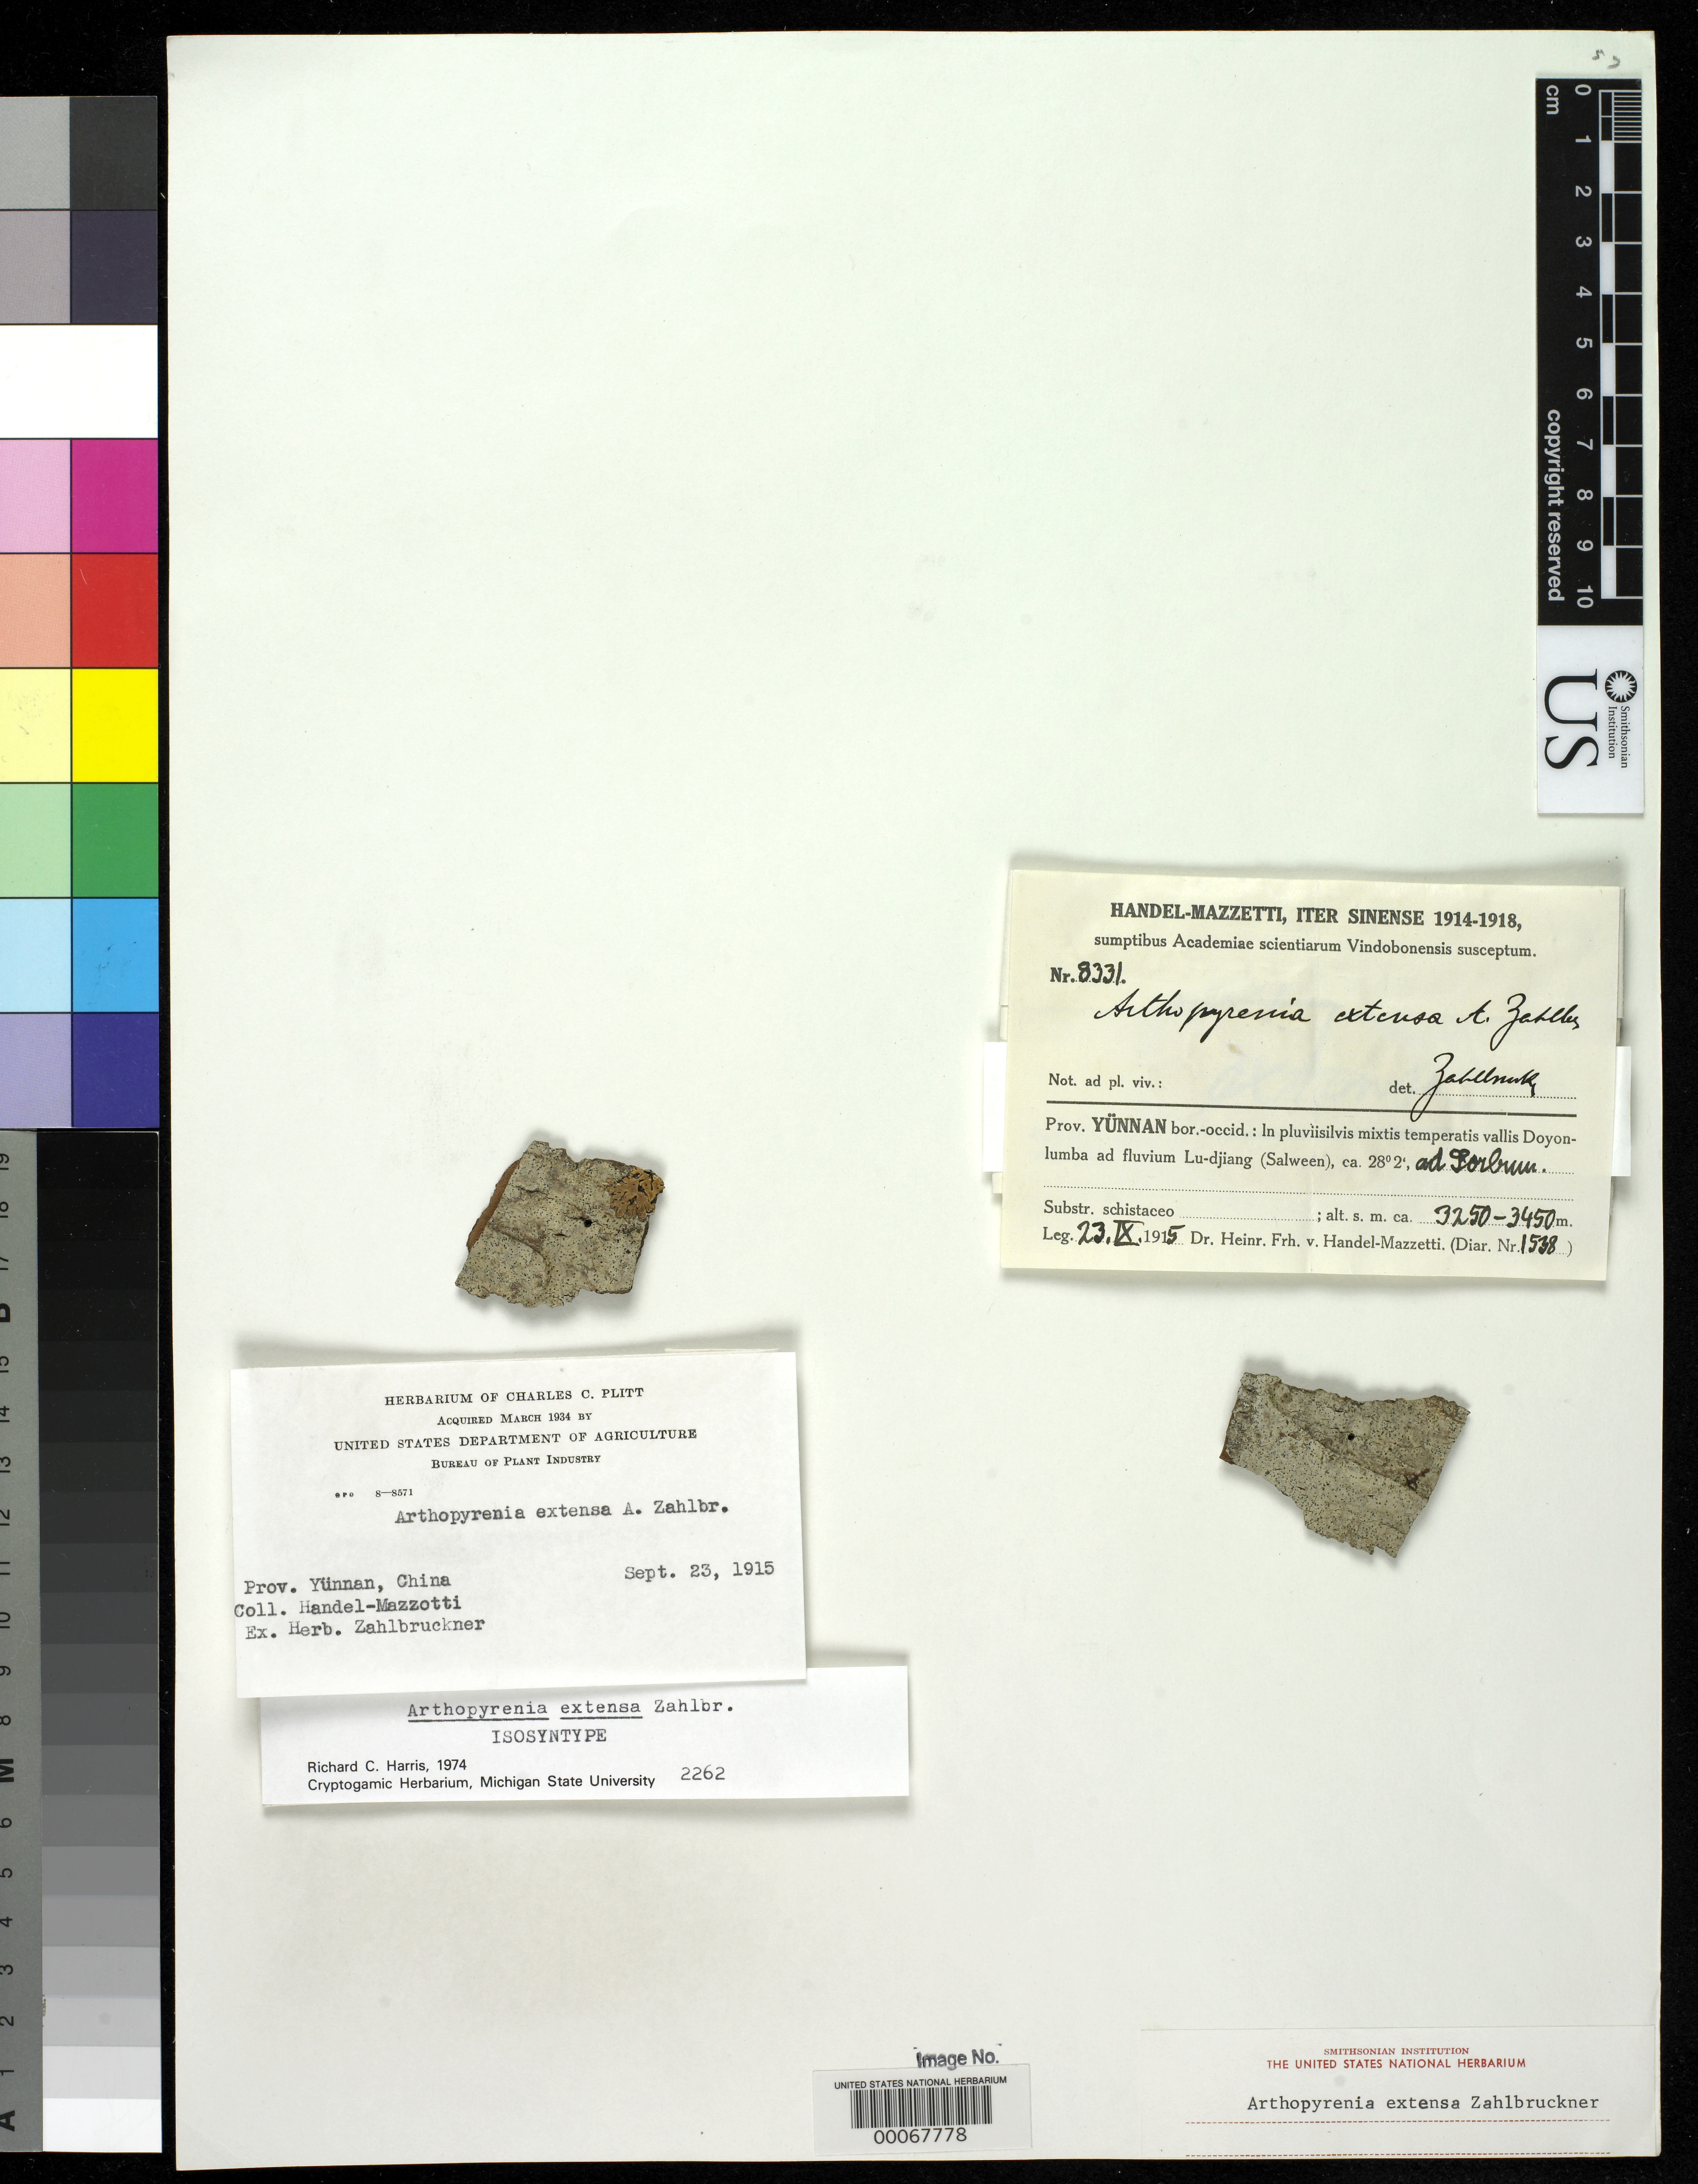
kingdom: Fungi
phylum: Ascomycota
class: Dothideomycetes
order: Pleosporales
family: Arthopyreniaceae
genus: Arthopyrenia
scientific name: Arthopyrenia extensa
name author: Zahlbr. in Hand.-Mazz.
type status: Isosyntype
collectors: H. Handel-Mazzetti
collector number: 8831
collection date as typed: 23 Sep 1915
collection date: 1915-09-23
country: China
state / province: Yunnan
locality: Vallis Doyonlumba, Lu-Djiang (Salween). [Doyonlumba Valley, Lu-Djiang (Salween).]